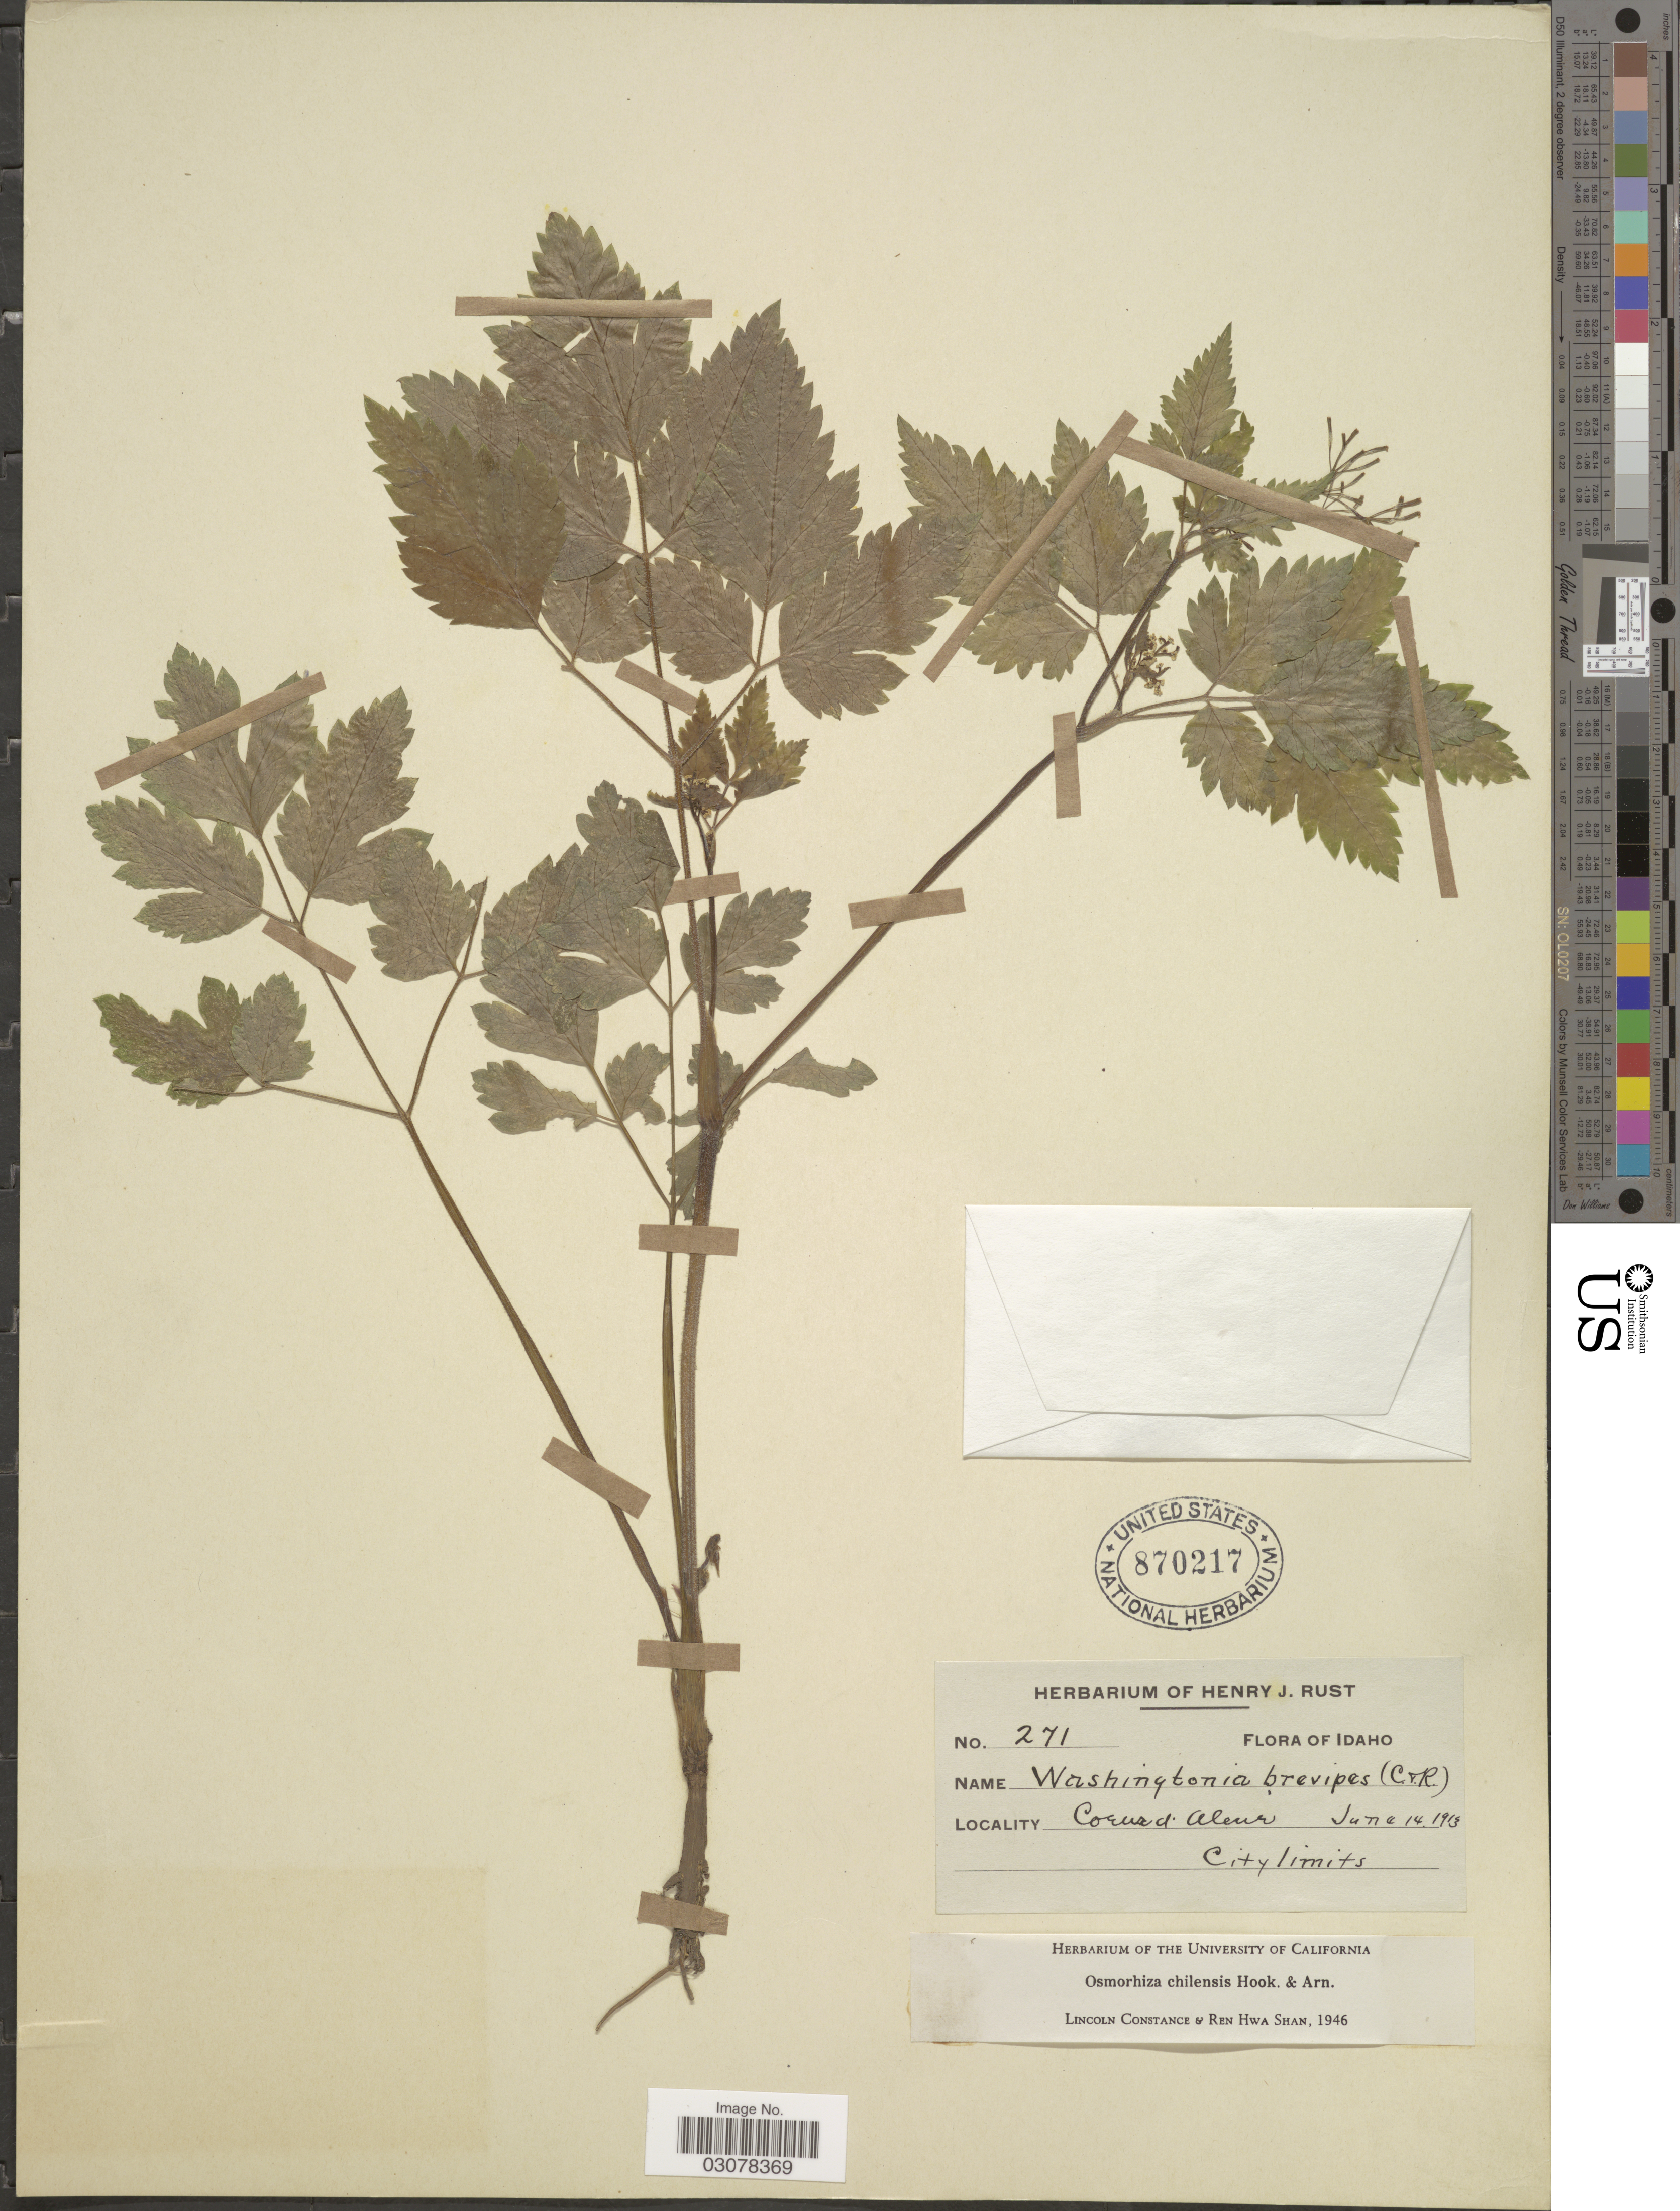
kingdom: Plantae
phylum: Tracheophyta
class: Magnoliopsida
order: Apiales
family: Apiaceae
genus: Osmorhiza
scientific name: Osmorhiza chilensis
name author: Hook. & Arn.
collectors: ex herb. Henry J. Rust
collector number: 271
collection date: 1913-06-14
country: United States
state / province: Idaho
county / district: Kootenai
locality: Coeur d'Alene.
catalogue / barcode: US 870217